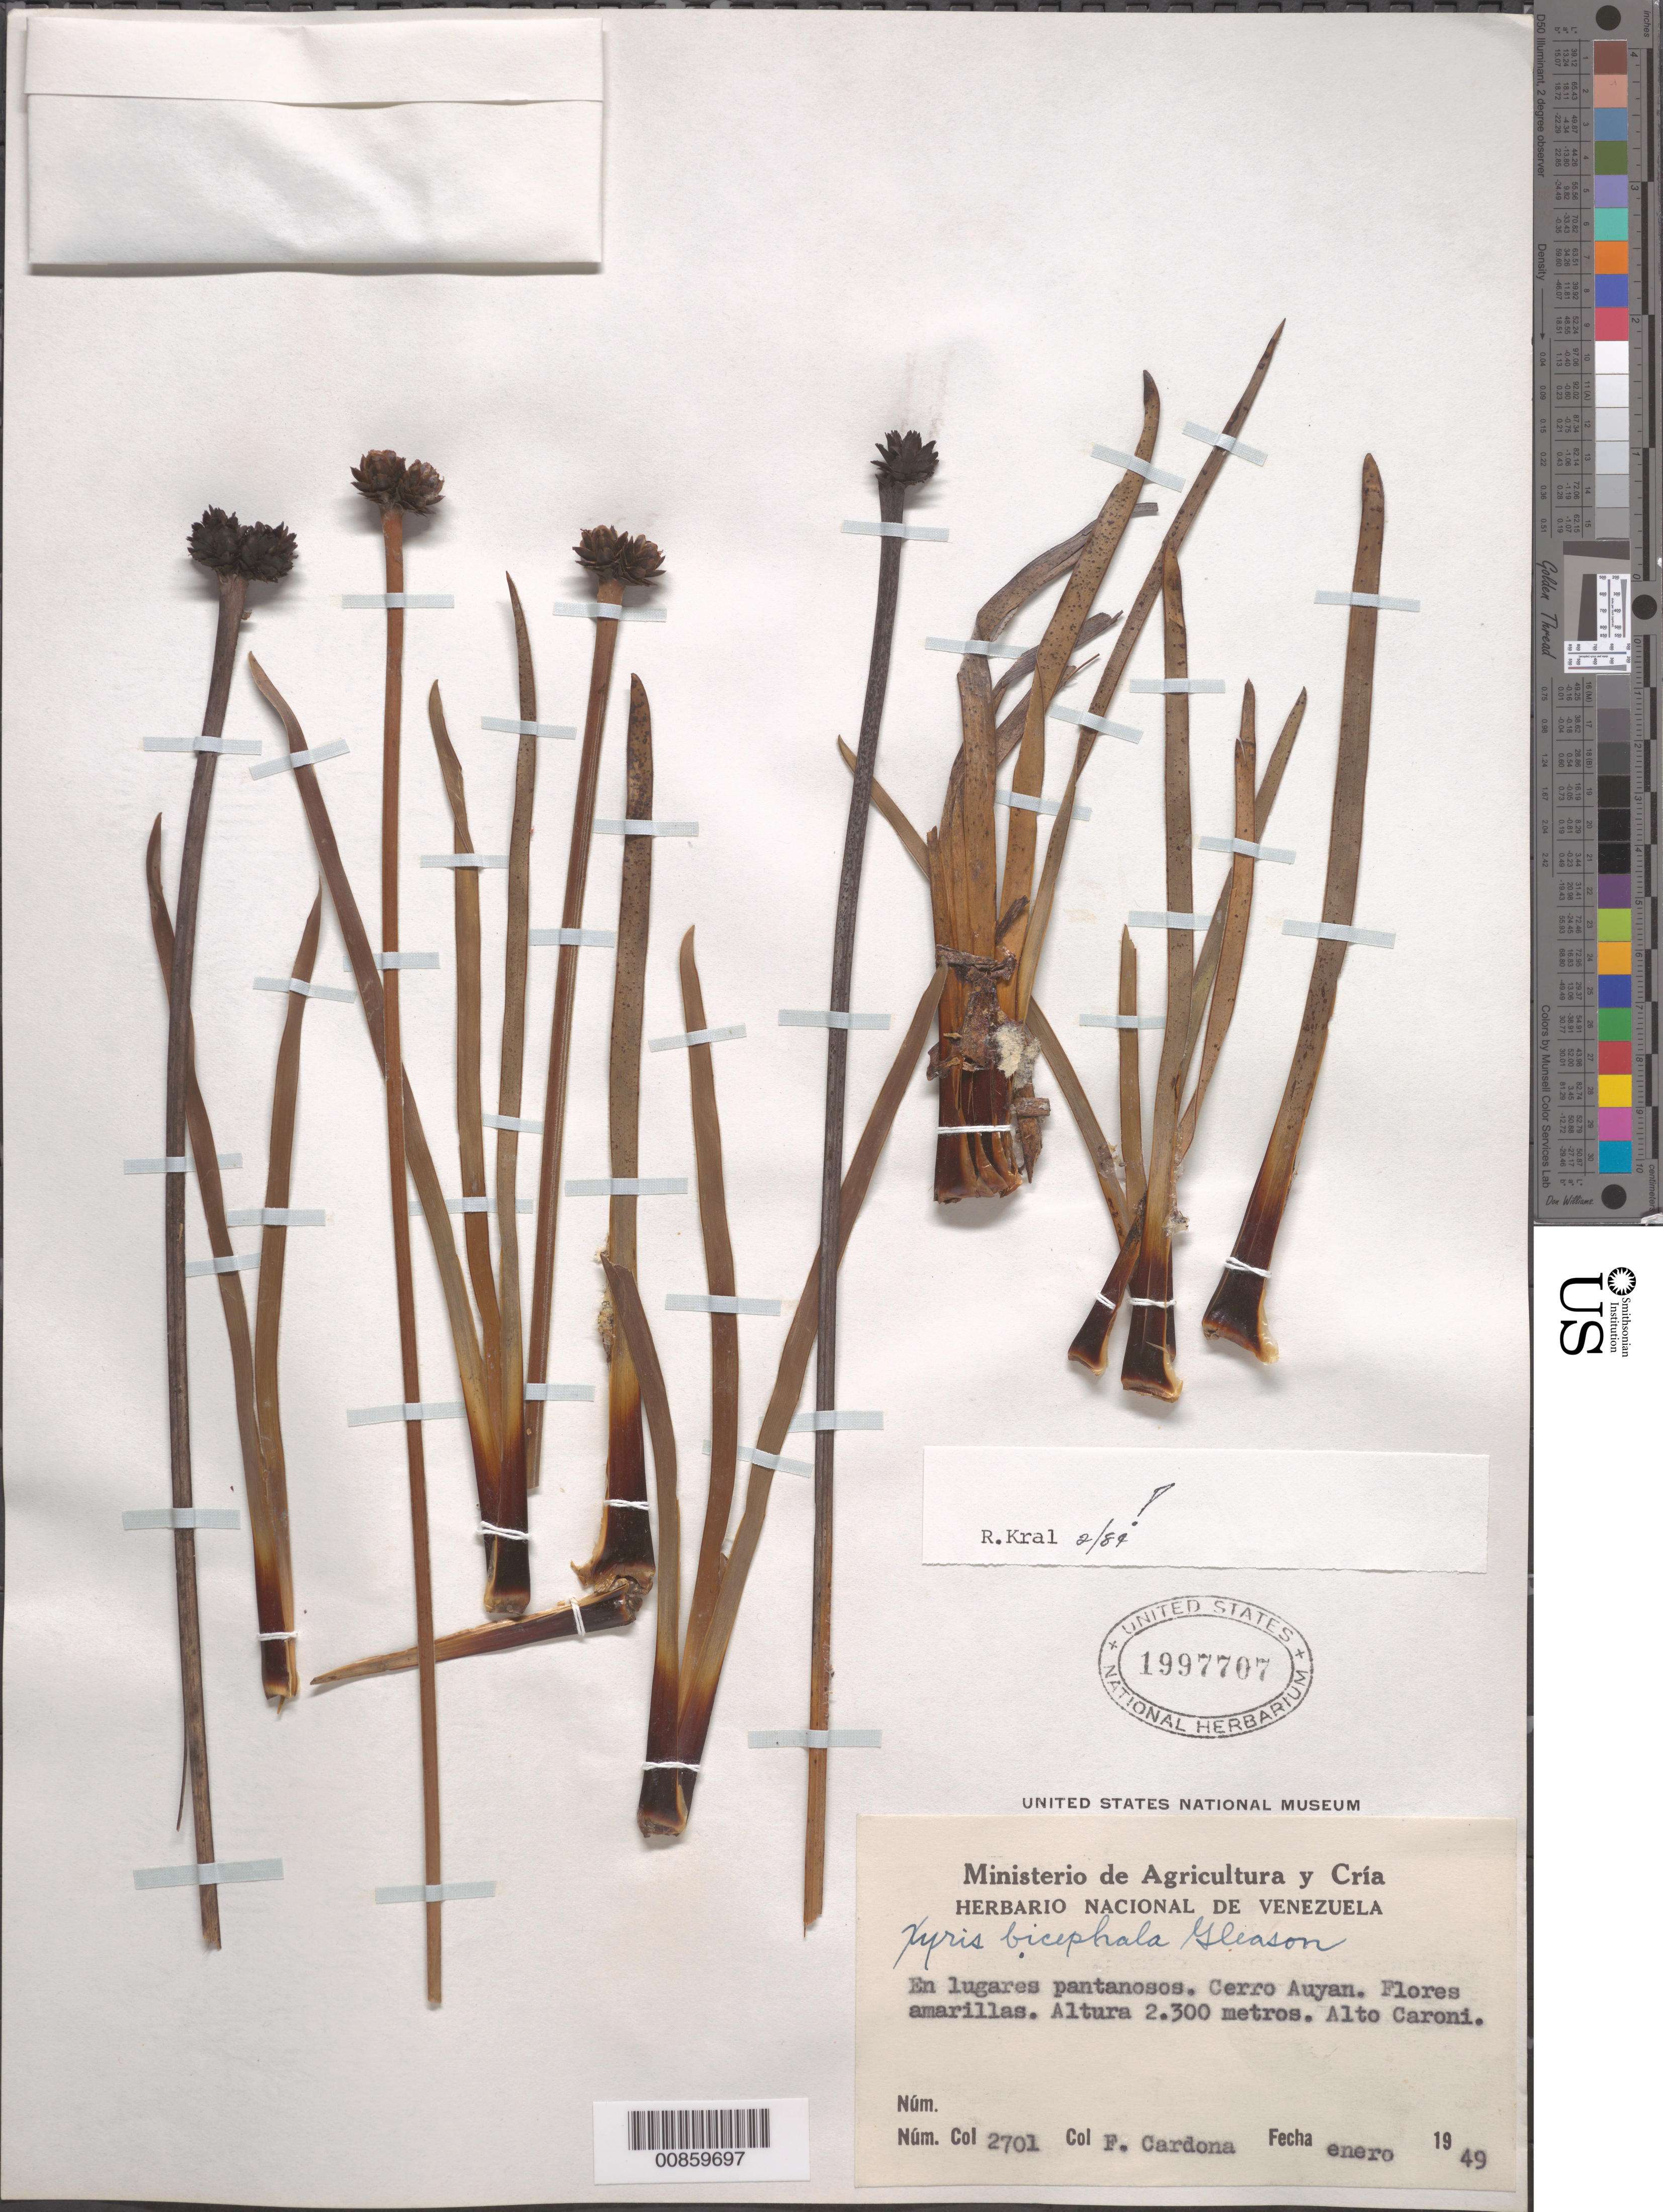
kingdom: Plantae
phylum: Tracheophyta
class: Liliopsida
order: Poales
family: Xyridaceae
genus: Xyris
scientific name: Xyris bicephala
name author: Gleason in Gleason & Killip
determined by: Kral, Robert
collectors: F. Cardona Puig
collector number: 2701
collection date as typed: Jan-49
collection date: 1949-01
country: Venezuela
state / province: Bolívar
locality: Cerro Auyantepuí, Alto Río Caroní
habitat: Lugares pantanosos.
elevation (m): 2300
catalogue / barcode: US 1997707